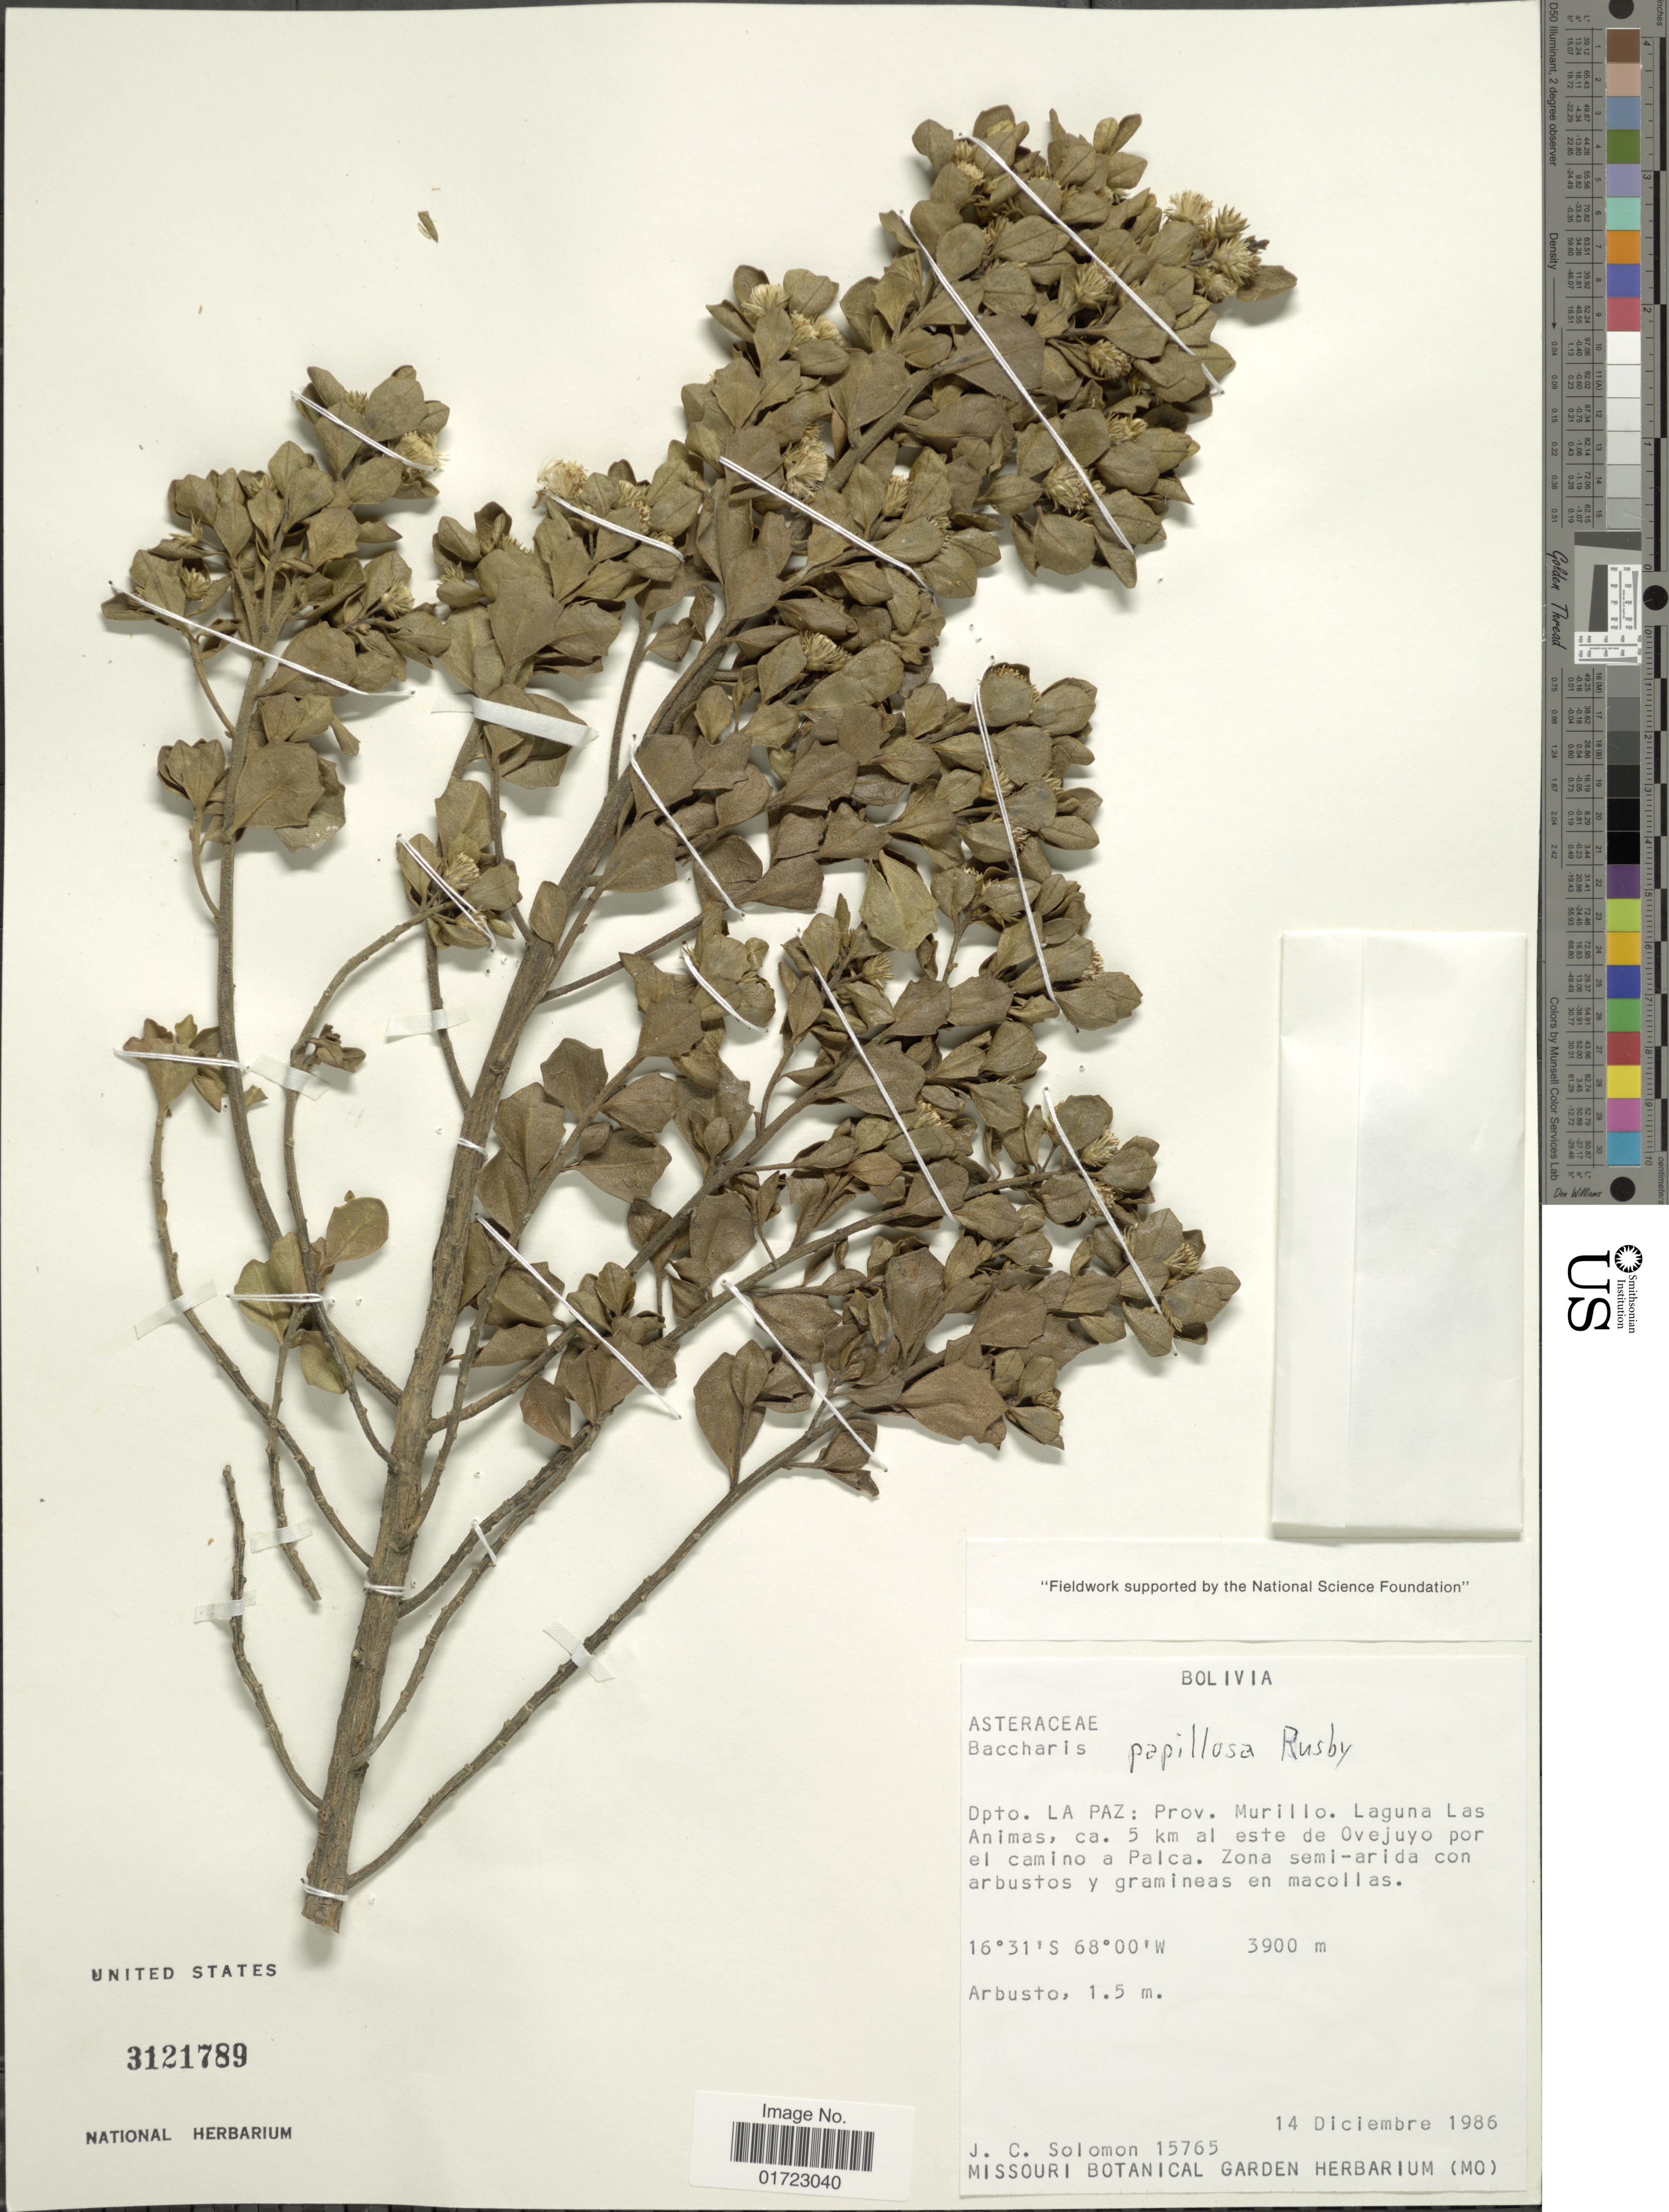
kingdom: Plantae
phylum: Tracheophyta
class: Magnoliopsida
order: Asterales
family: Asteraceae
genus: Baccharis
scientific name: Baccharis papillosa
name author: Rusby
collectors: J. C. Solomon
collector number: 15765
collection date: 1986-12-14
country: Bolivia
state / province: La Paz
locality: Prov. Murillo. Laguna Las Animas, ca. 5 km al este de Ovejuyo pro el camino a Palca.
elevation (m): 3900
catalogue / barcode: US 3121789